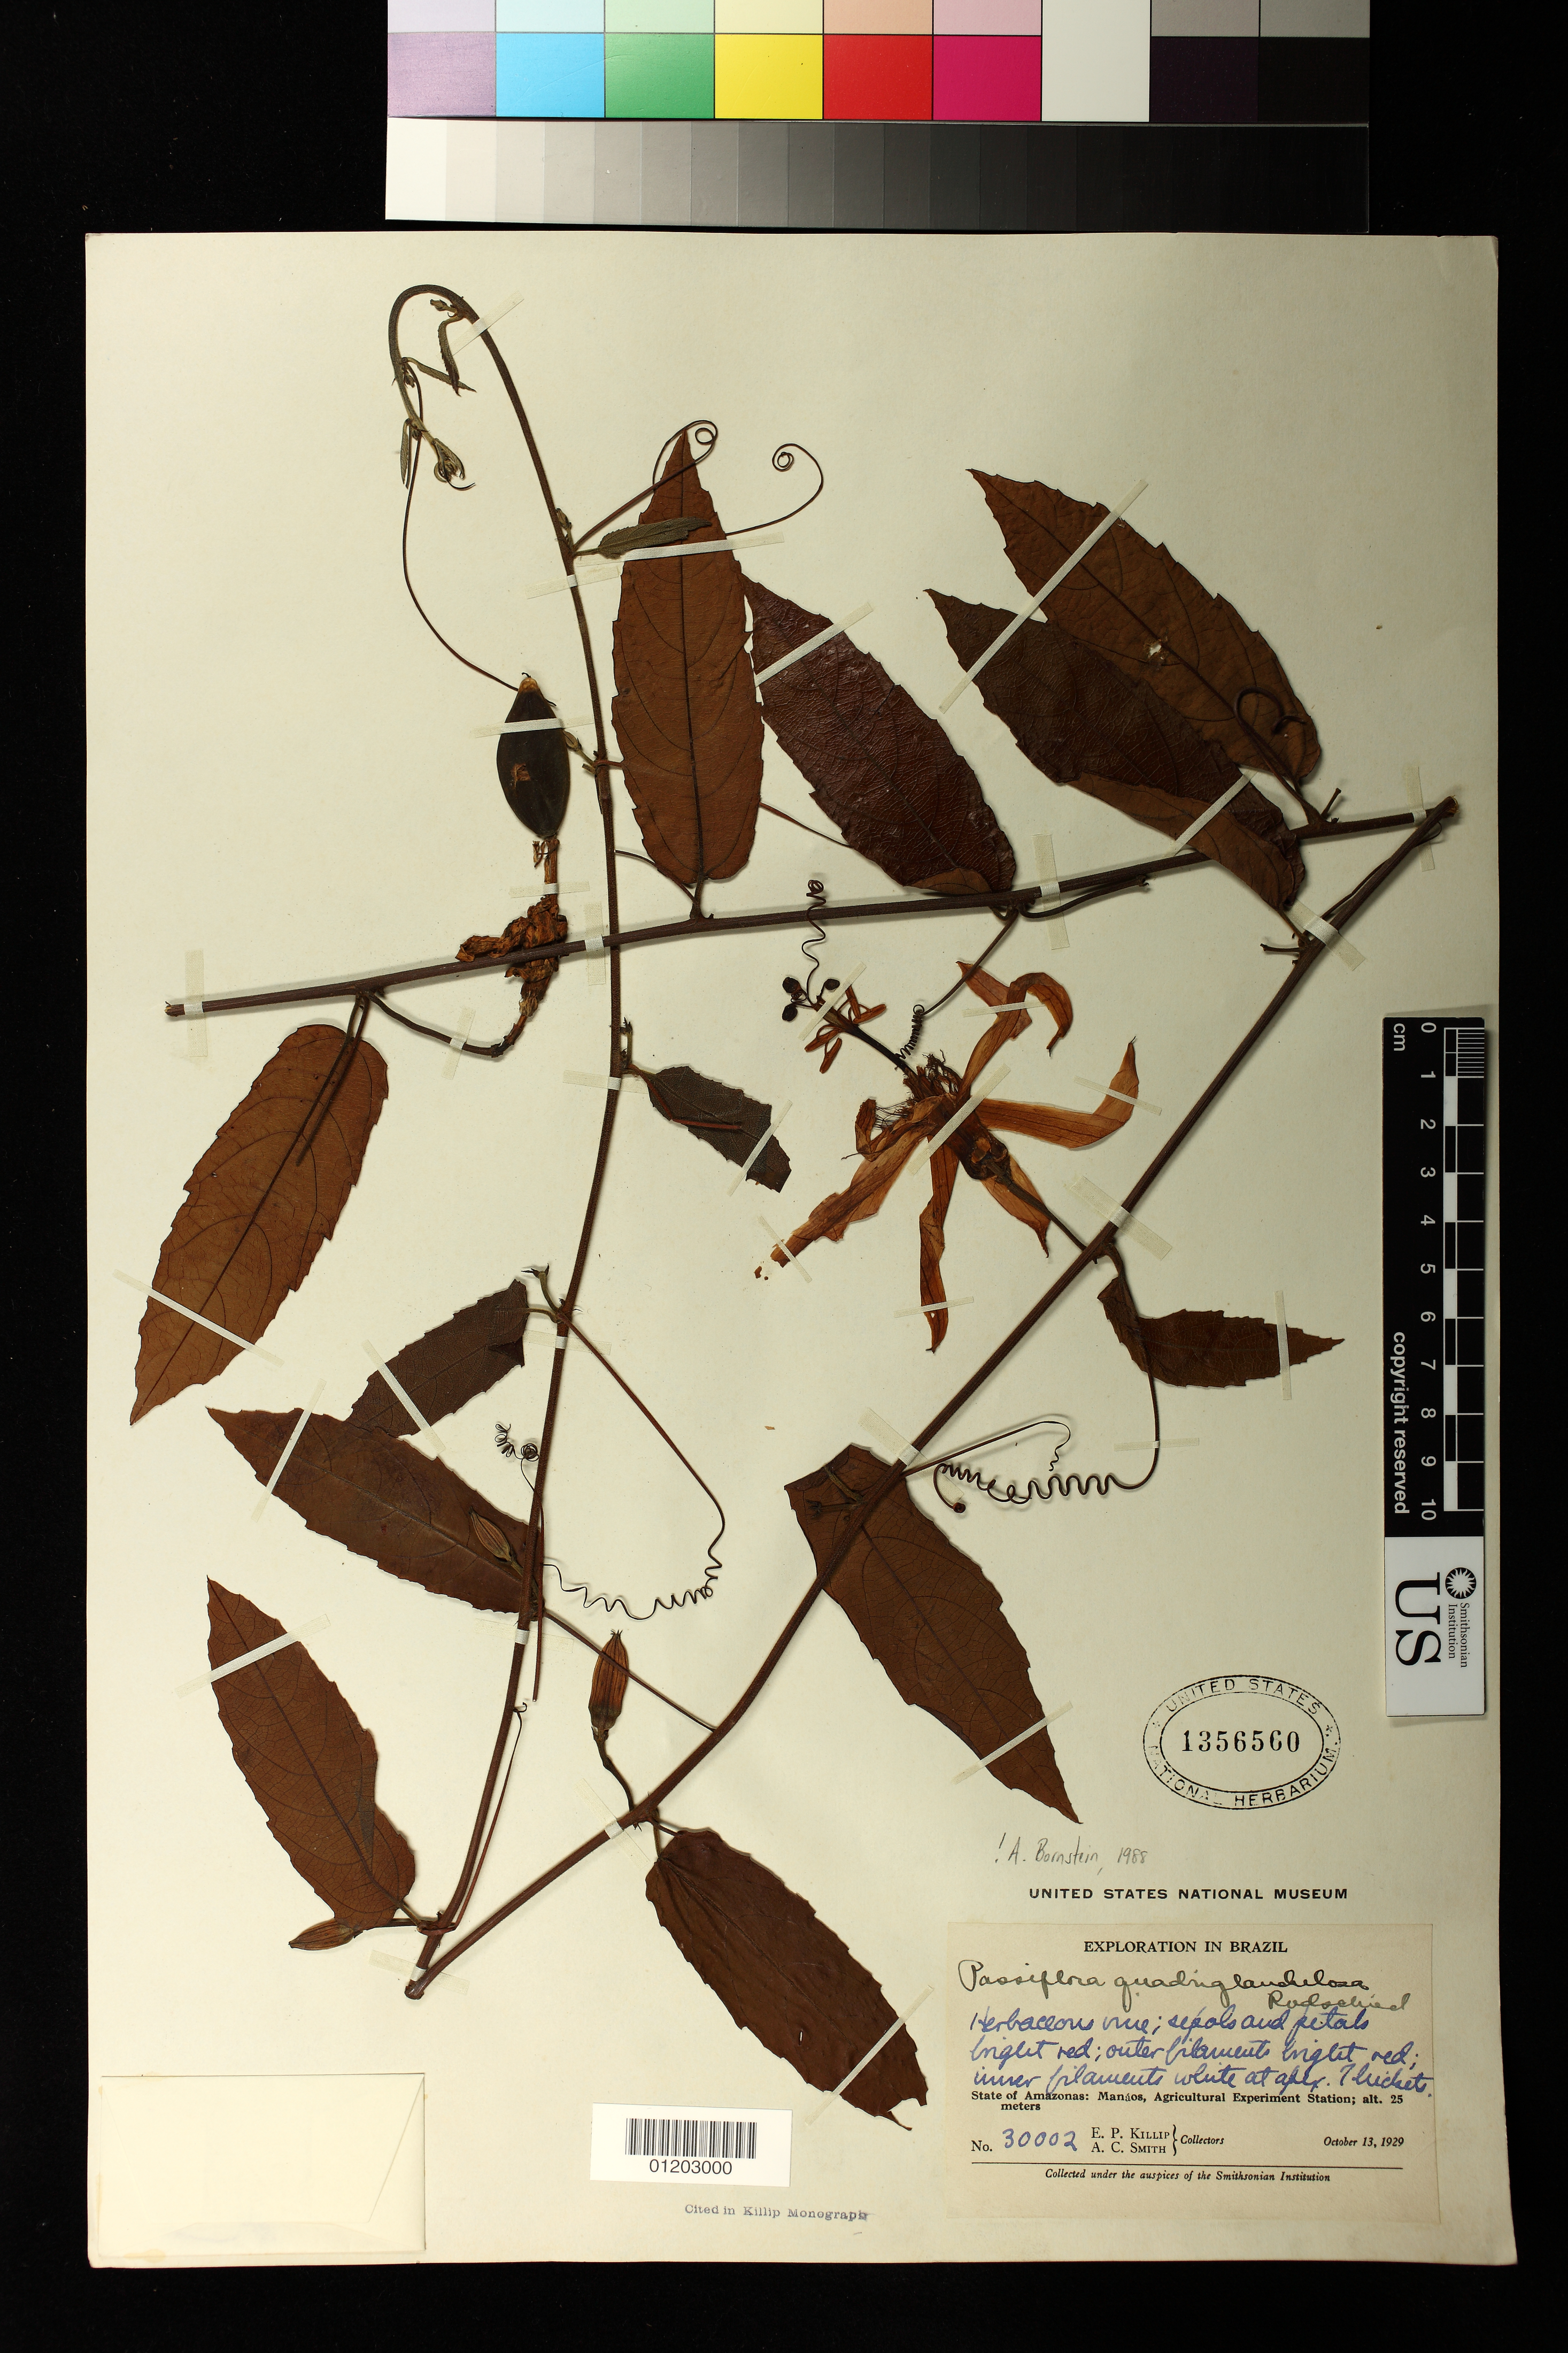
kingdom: Plantae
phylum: Tracheophyta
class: Magnoliopsida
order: Malpighiales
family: Passifloraceae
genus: Passiflora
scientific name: Passiflora quadriglandulosa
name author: Rodschied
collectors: E. P. Killip & A. C. Smith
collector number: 30002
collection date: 1929-10-13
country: Brazil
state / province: Amazonas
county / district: Manaus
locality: Agricultural Experiment Station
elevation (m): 25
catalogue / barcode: US 1356560